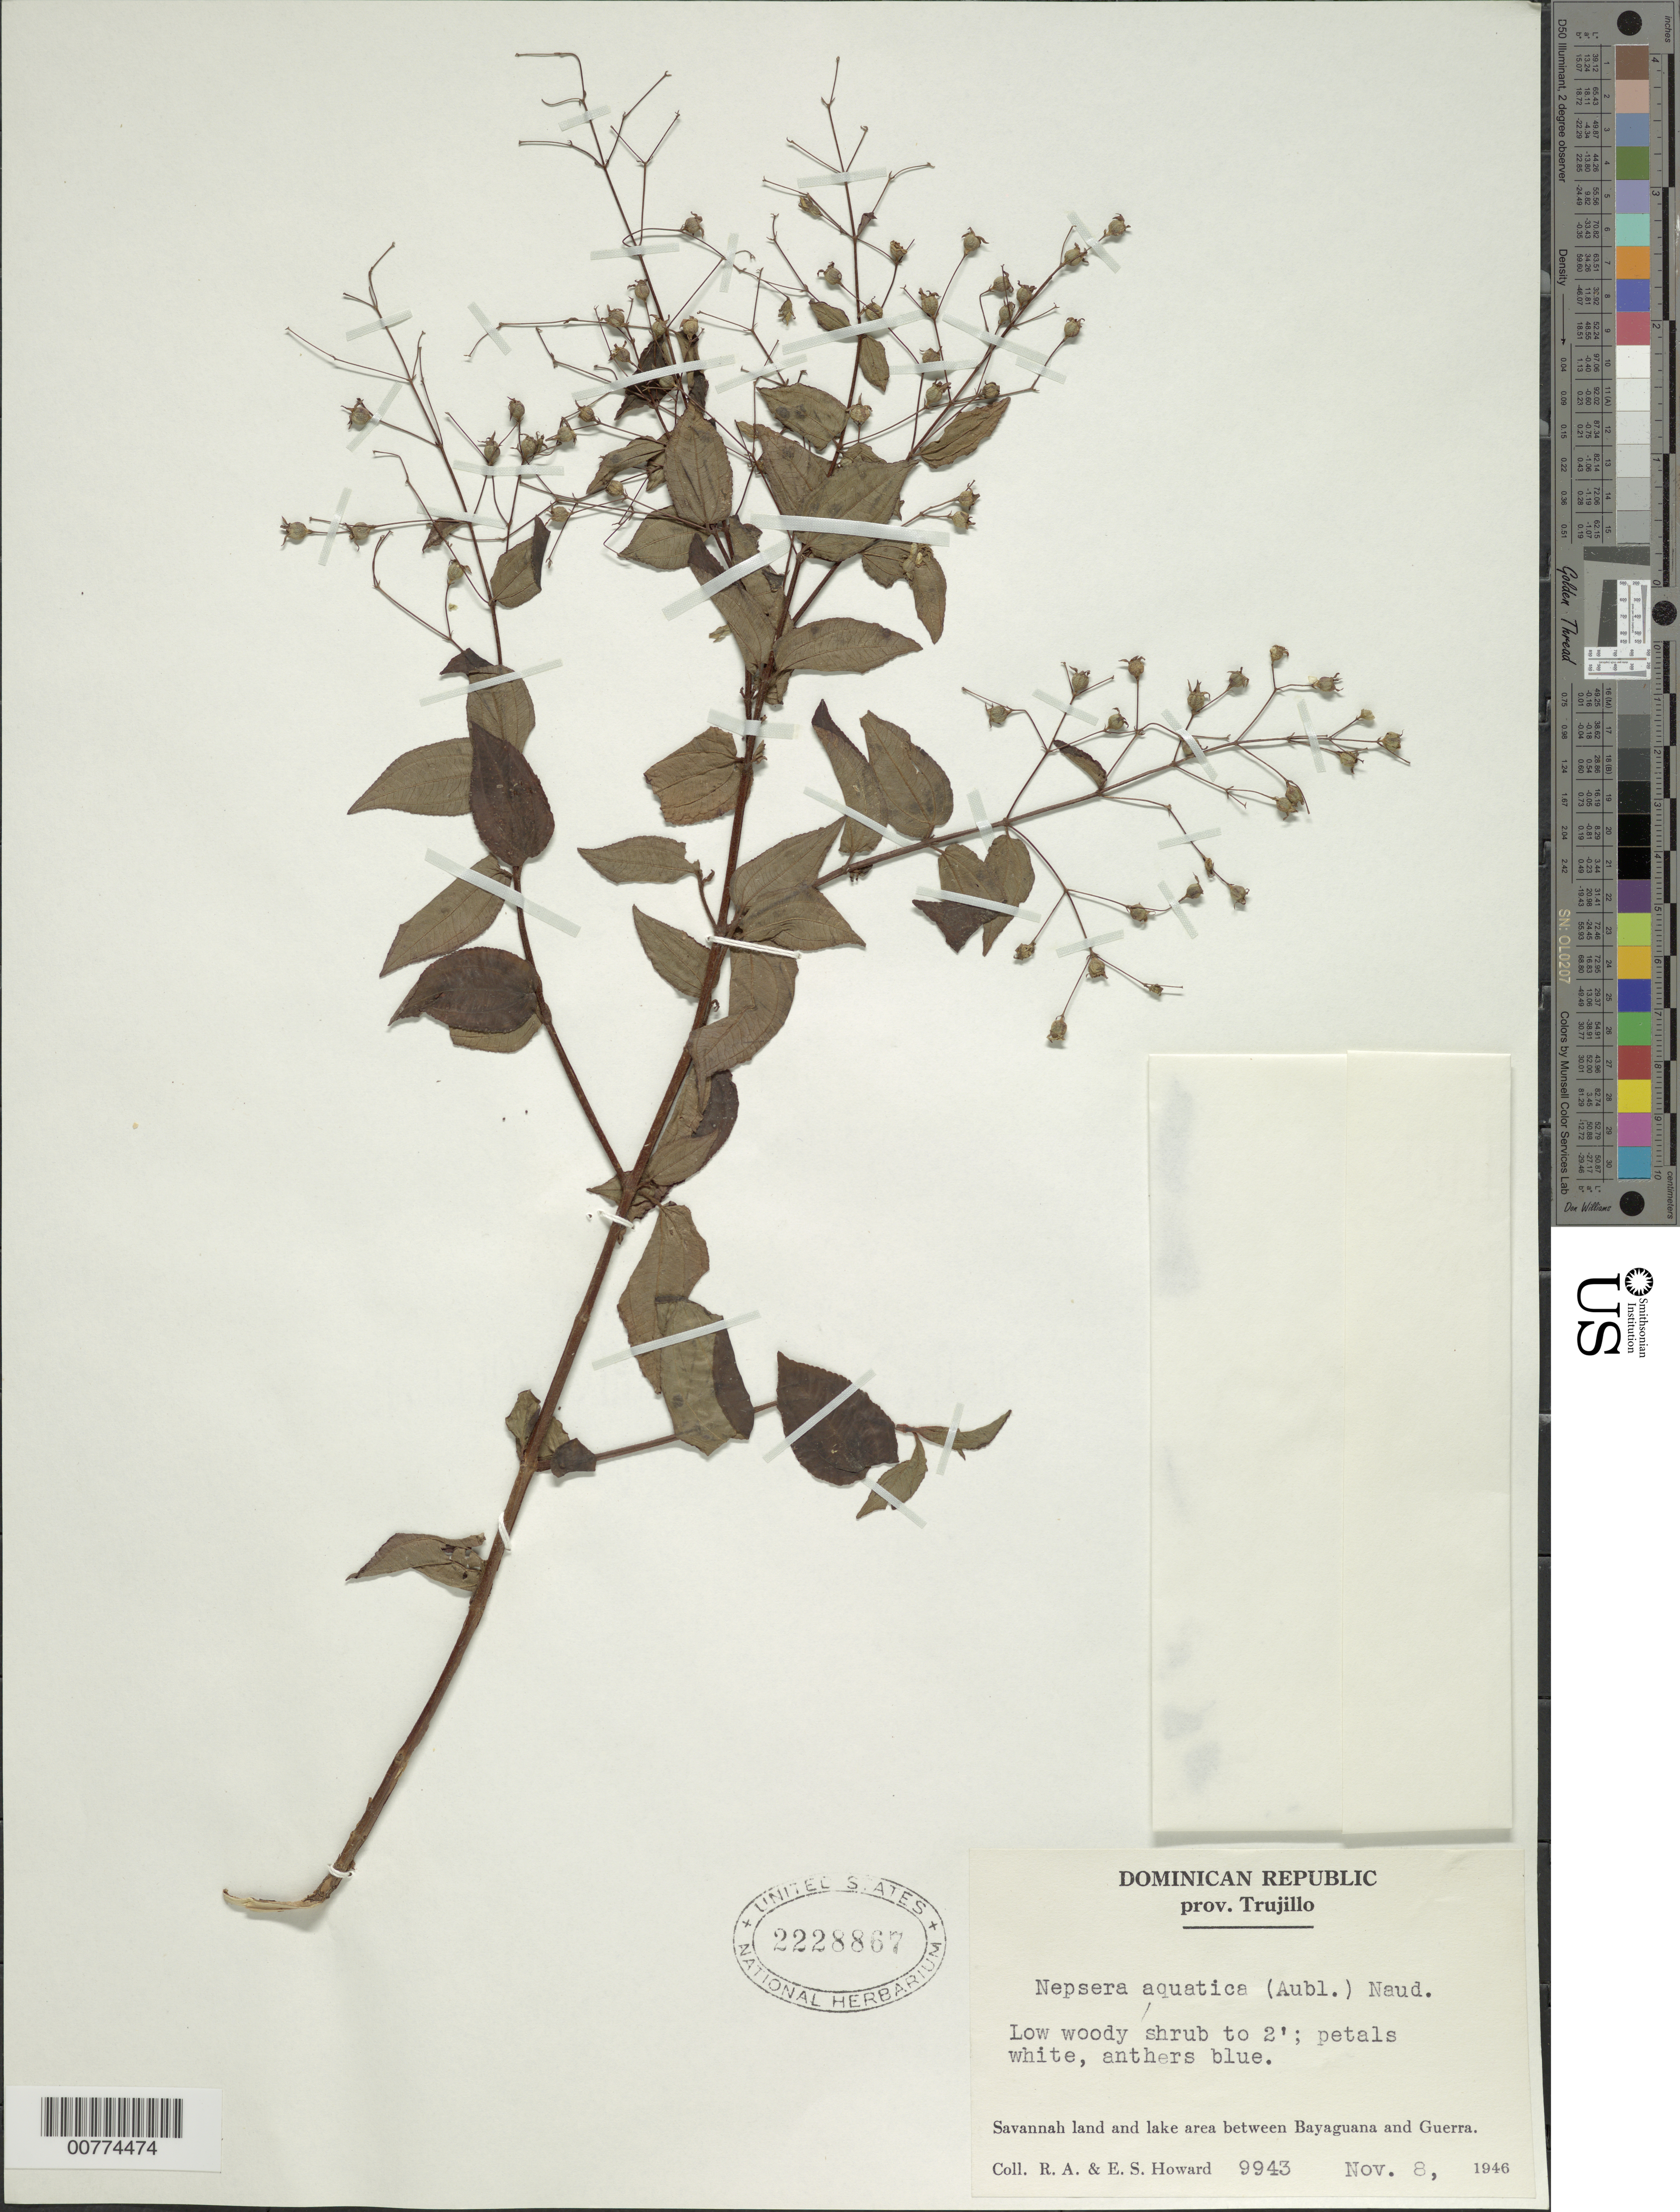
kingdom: Plantae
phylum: Tracheophyta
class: Magnoliopsida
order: Myrtales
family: Melastomataceae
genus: Nepsera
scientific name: Nepsera aquatica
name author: (Aubl.) Naudin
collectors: R. A. Howard & E. S. Howard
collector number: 9943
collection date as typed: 08 Nov 1946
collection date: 1946-11-08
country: Dominican Republic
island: Hispaniola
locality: Province of Trujillo, between Bayaguana and Guerra.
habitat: Savannah land and lake area.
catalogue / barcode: US 2228867